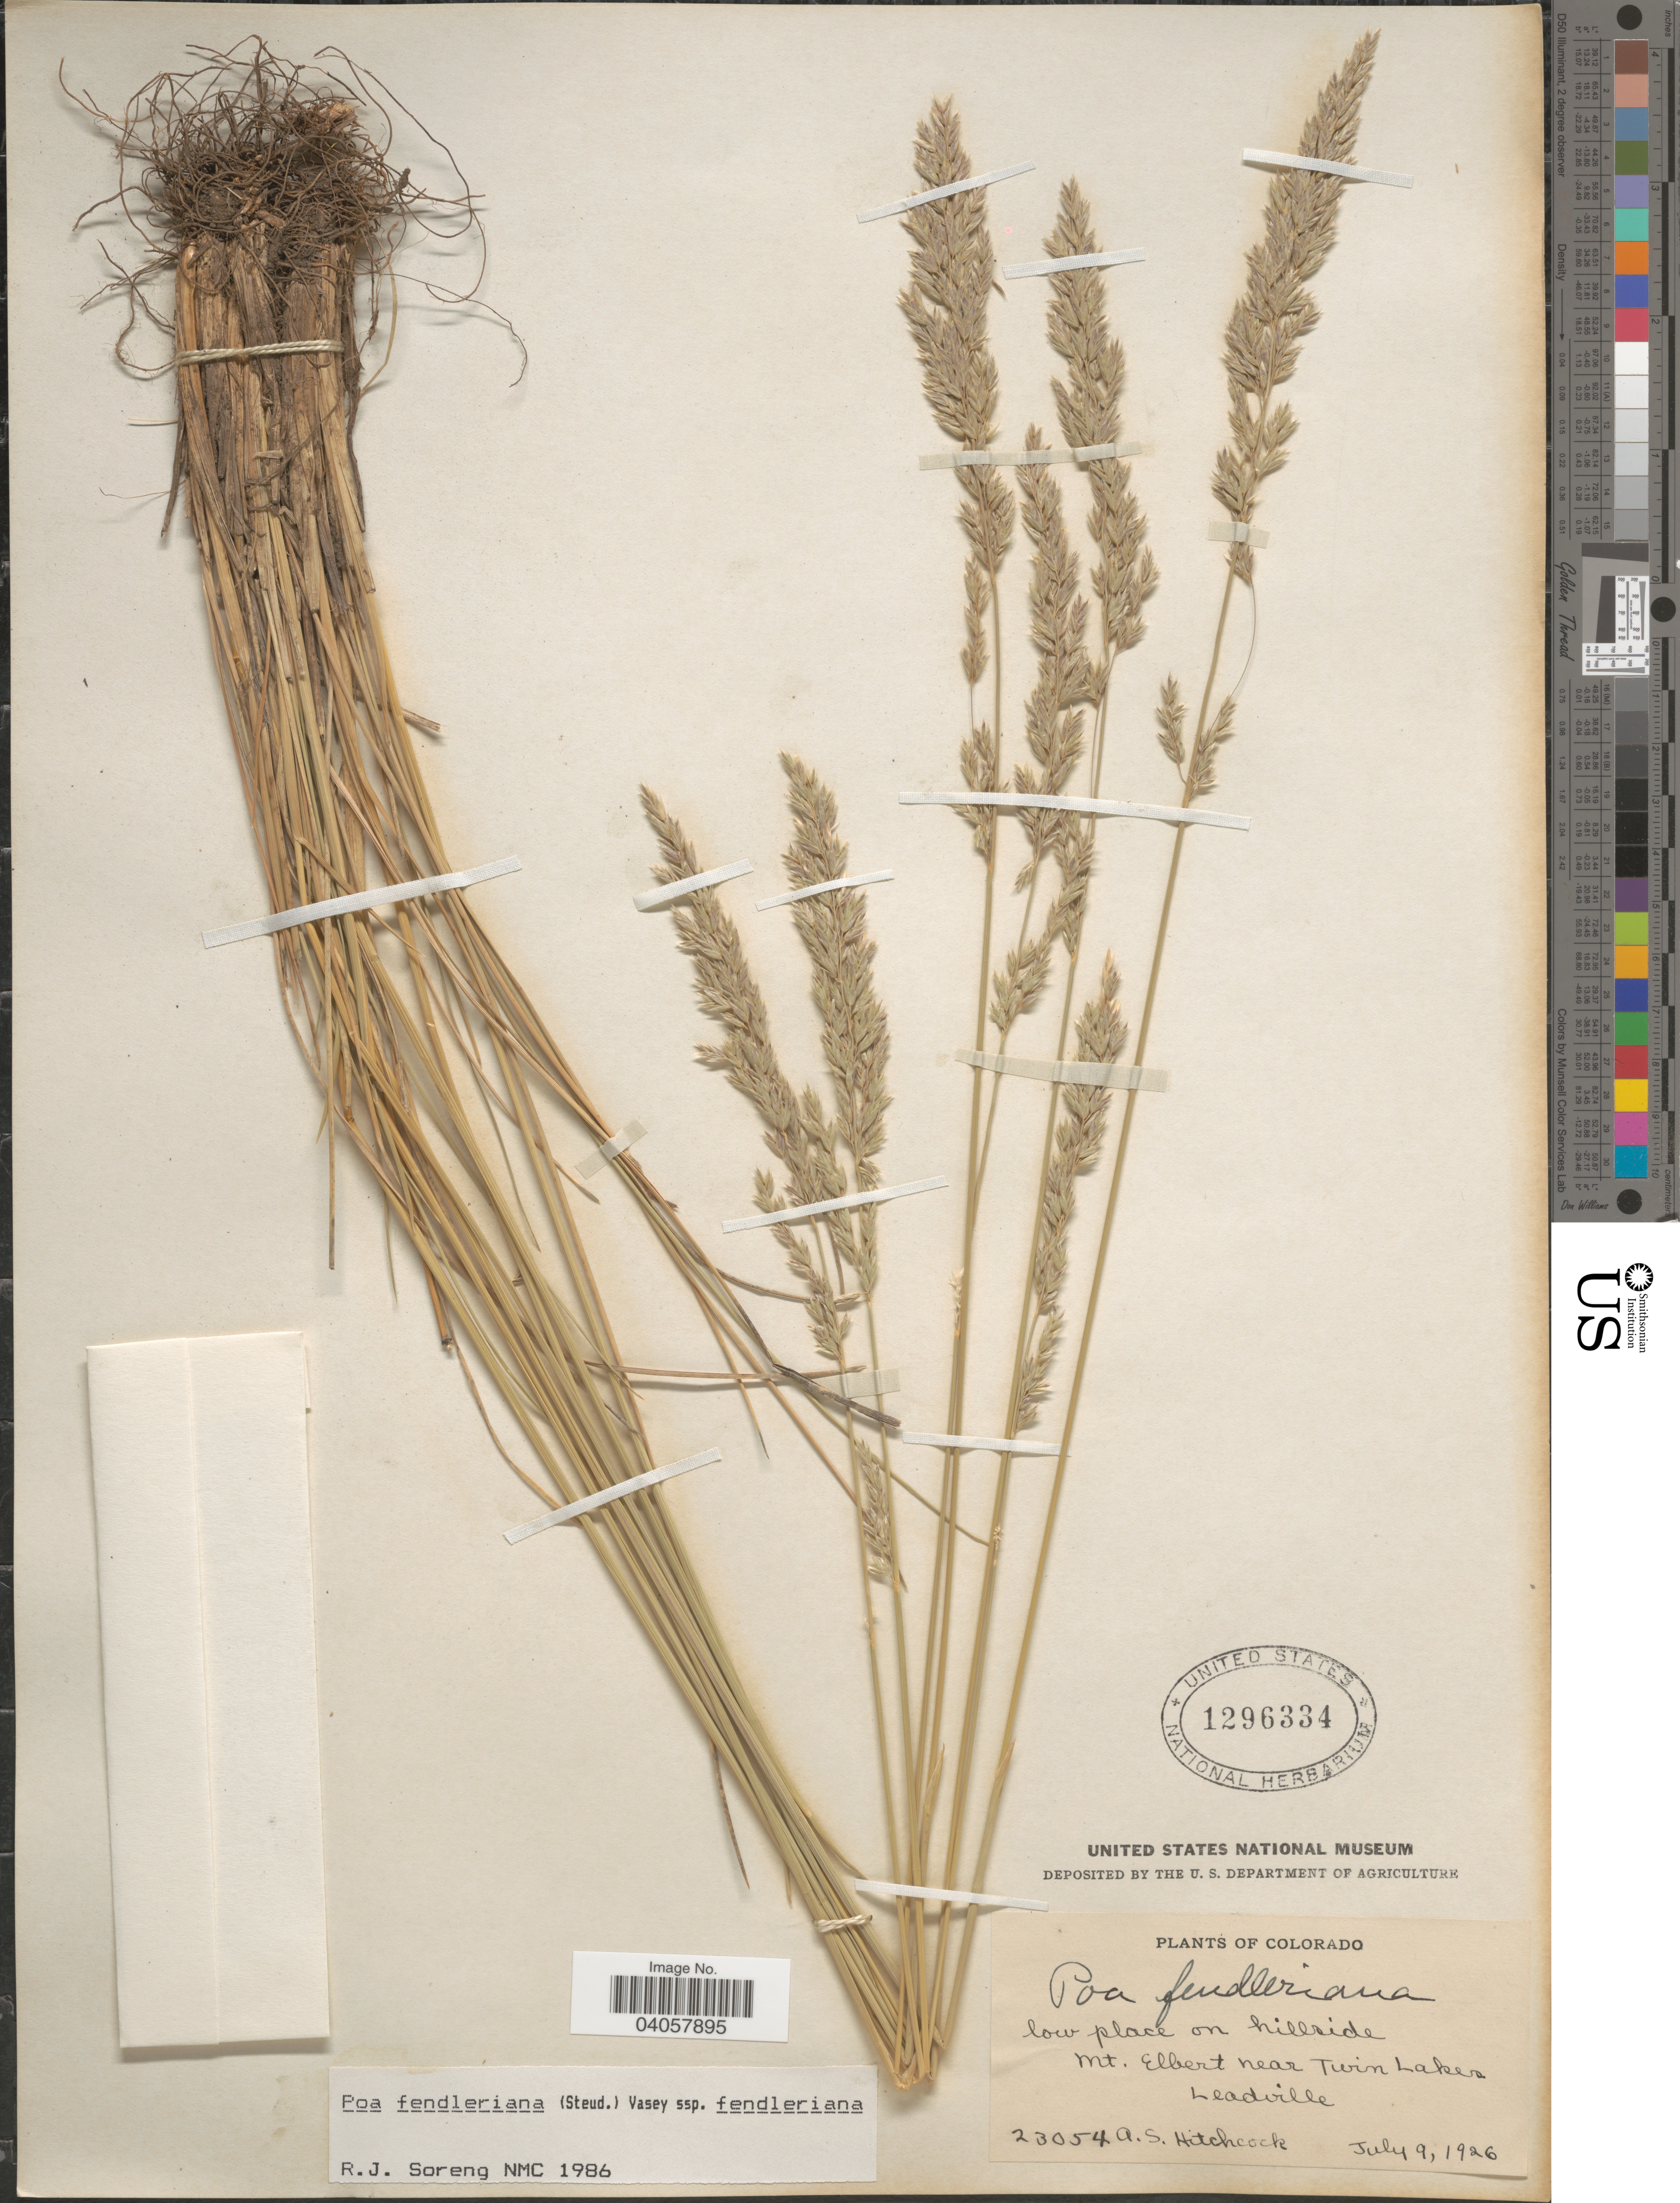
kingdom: Plantae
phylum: Tracheophyta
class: Liliopsida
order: Poales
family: Poaceae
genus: Poa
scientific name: Poa fendleriana subsp. fendleriana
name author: (Steud.) Vasey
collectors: A. S. Hitchcock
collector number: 23054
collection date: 1926-07-09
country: United States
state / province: Colorado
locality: Low place on hillside. Mt. Elbert near Twin Lakes Leadville.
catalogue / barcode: US 1296334